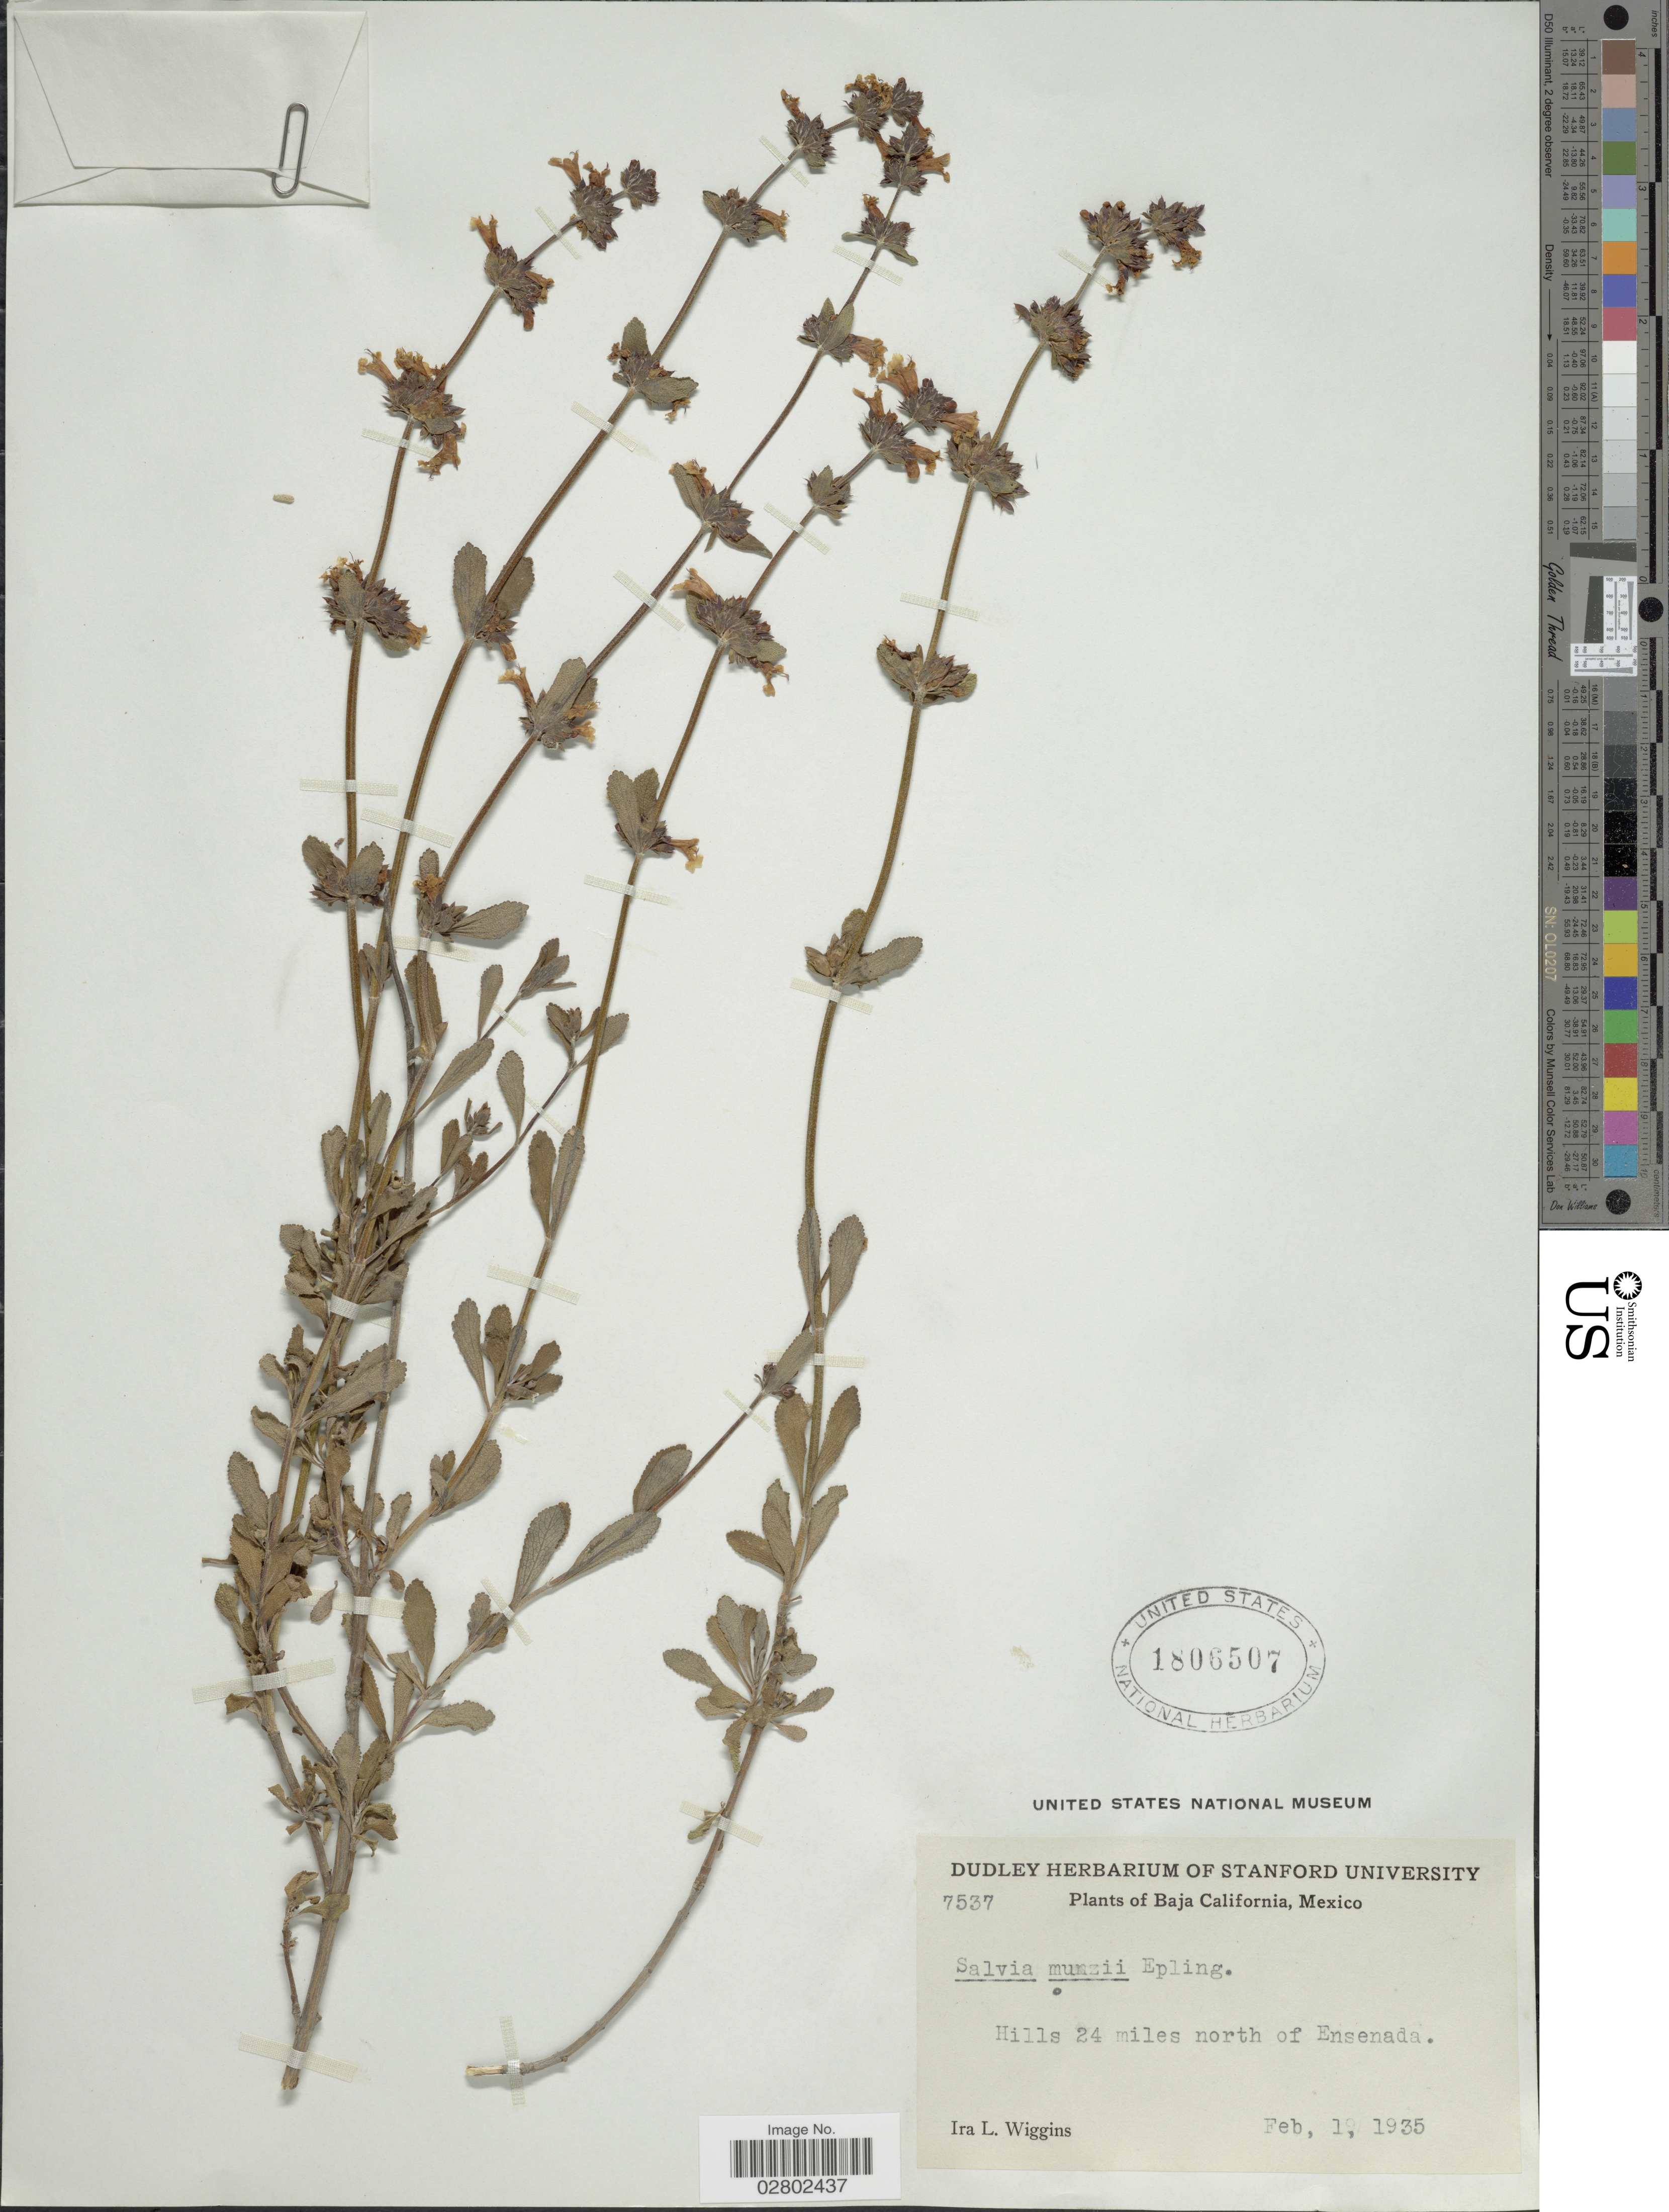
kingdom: Plantae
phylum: Tracheophyta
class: Magnoliopsida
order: Lamiales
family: Lamiaceae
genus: Salvia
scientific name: Salvia munzii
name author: Epling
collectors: I. L. Wiggins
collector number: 7537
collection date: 1935-02-01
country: Mexico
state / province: Baja California Norte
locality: Hills 24 miles north of Ensenada.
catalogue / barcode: US 1806507